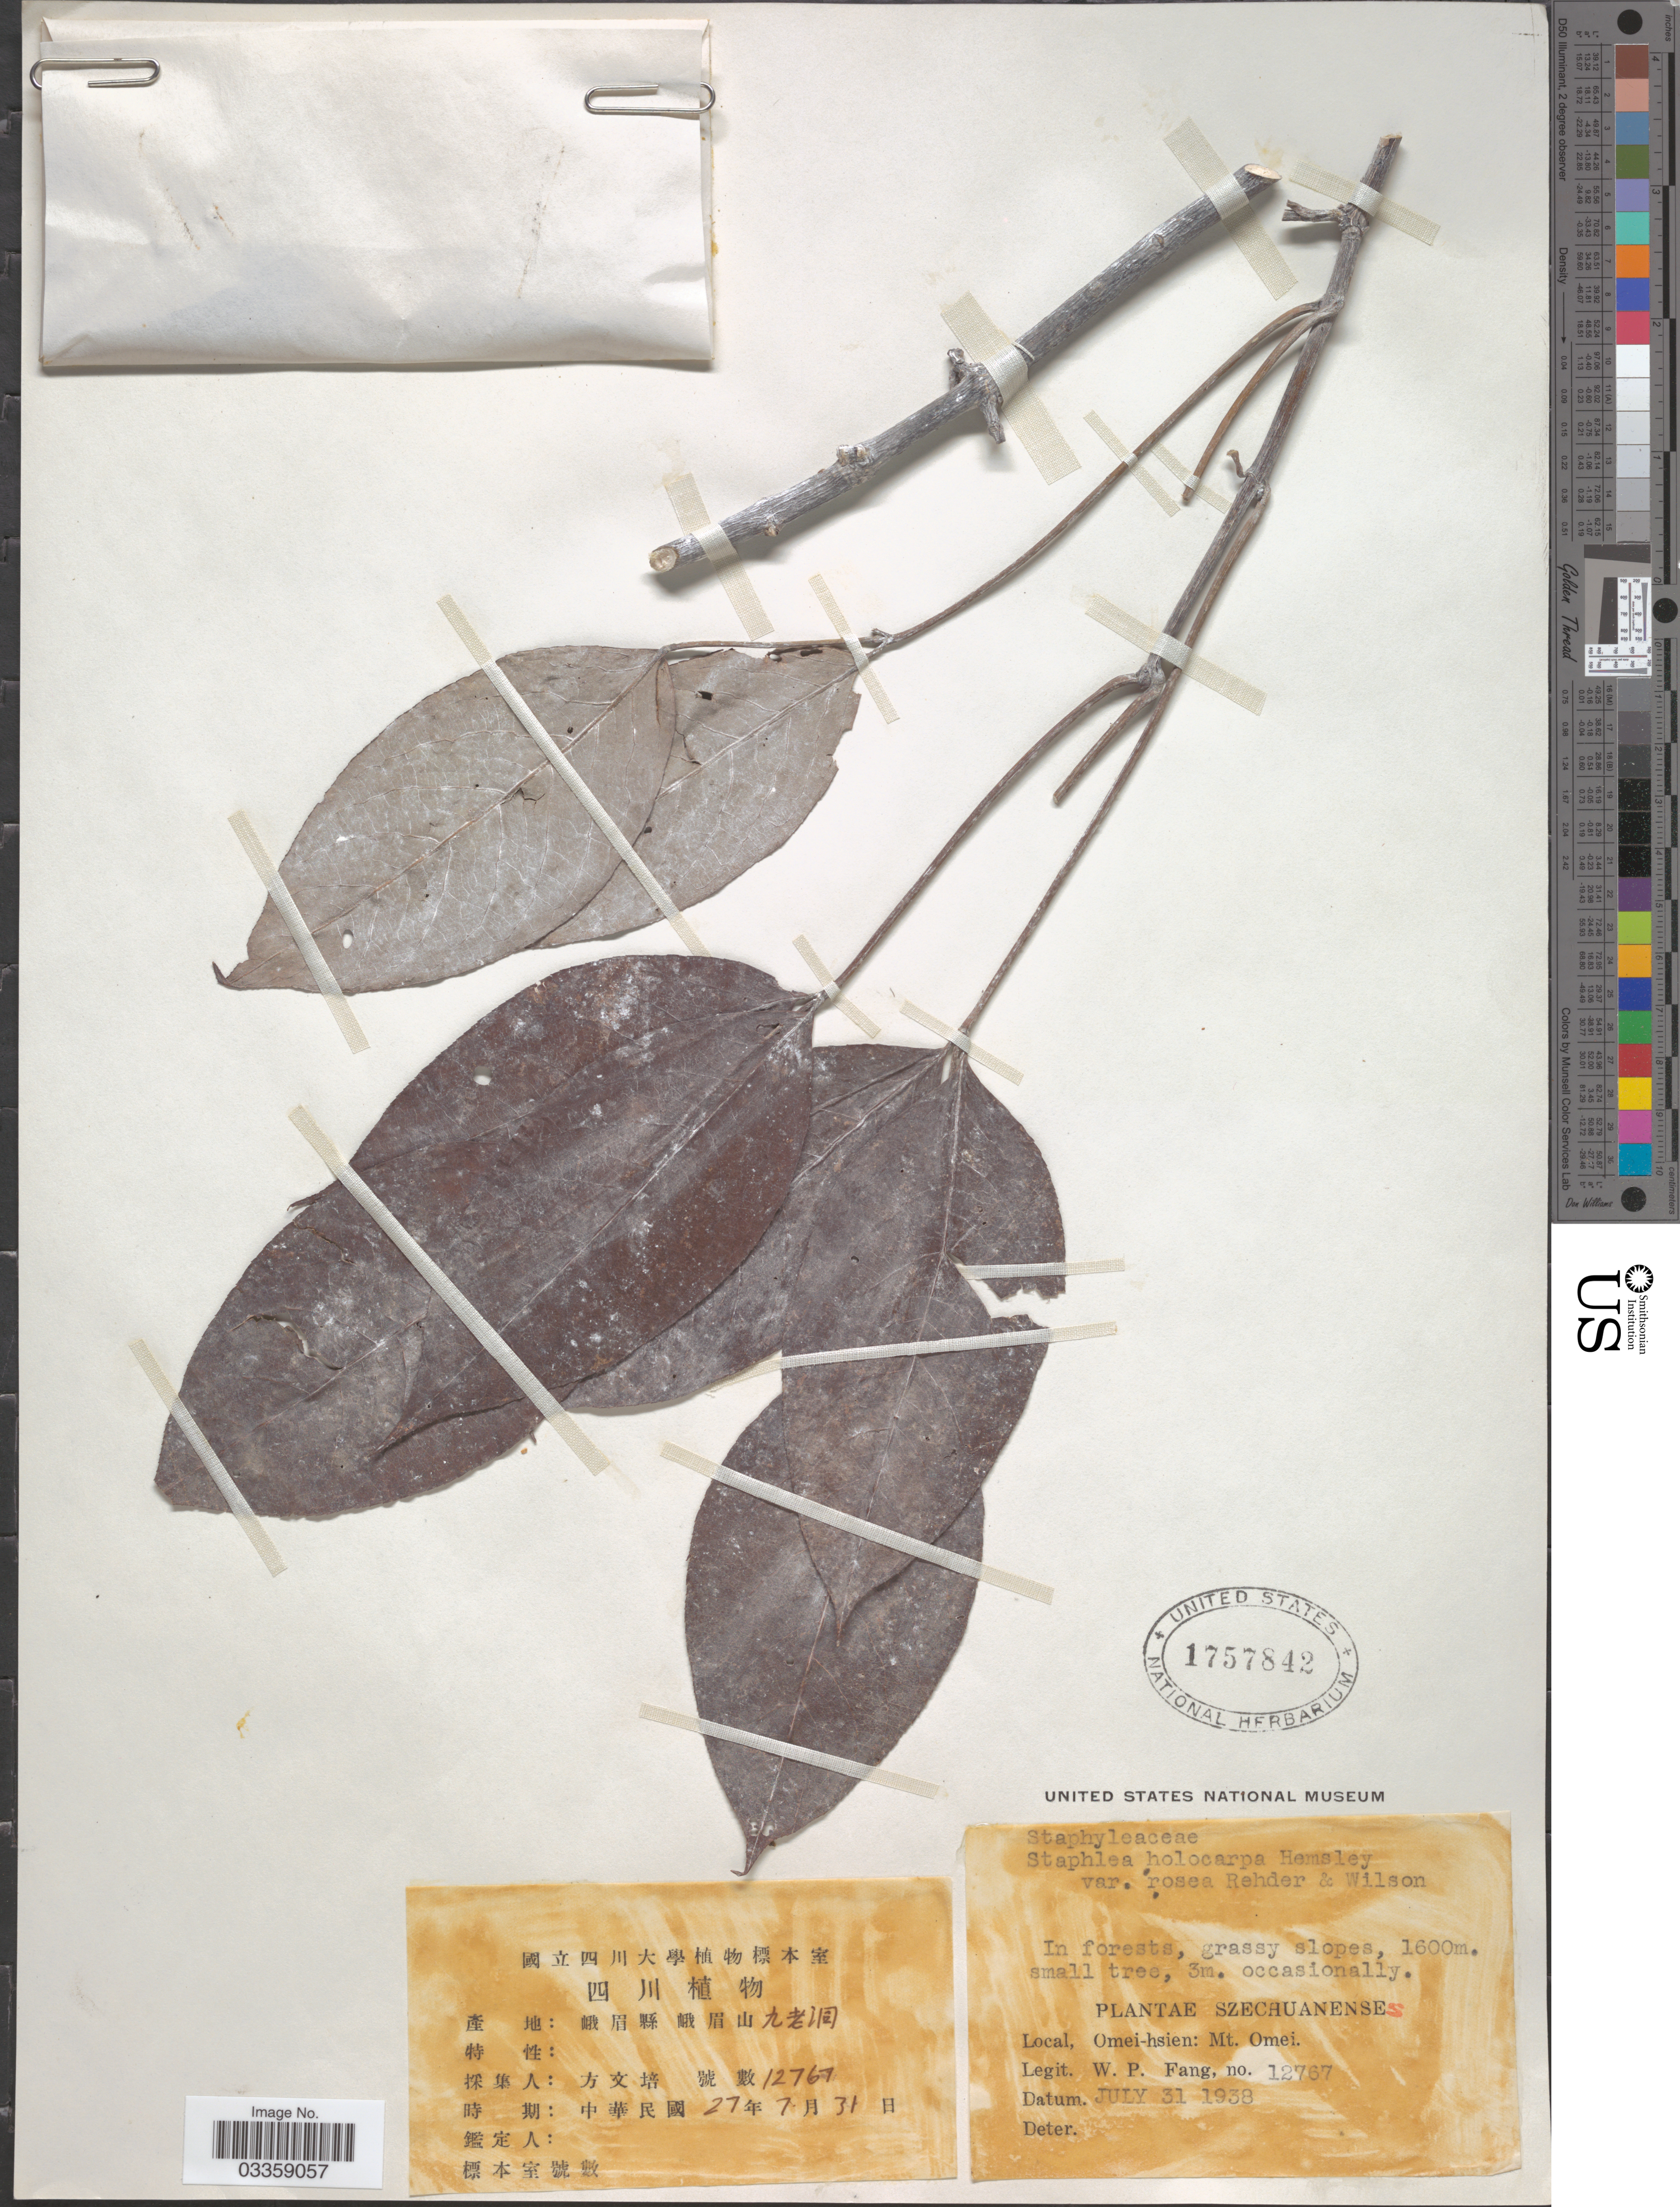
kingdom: Plantae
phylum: Tracheophyta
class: Magnoliopsida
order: Crossosomatales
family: Staphyleaceae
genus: Staphylea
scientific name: Staphylea holocarpa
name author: Hemsl.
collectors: W. P. Fang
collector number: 12767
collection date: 1938-07-31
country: China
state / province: Sichuan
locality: Szechuanenses. Omei-hsien: Mt. Omei.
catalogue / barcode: US 1757842